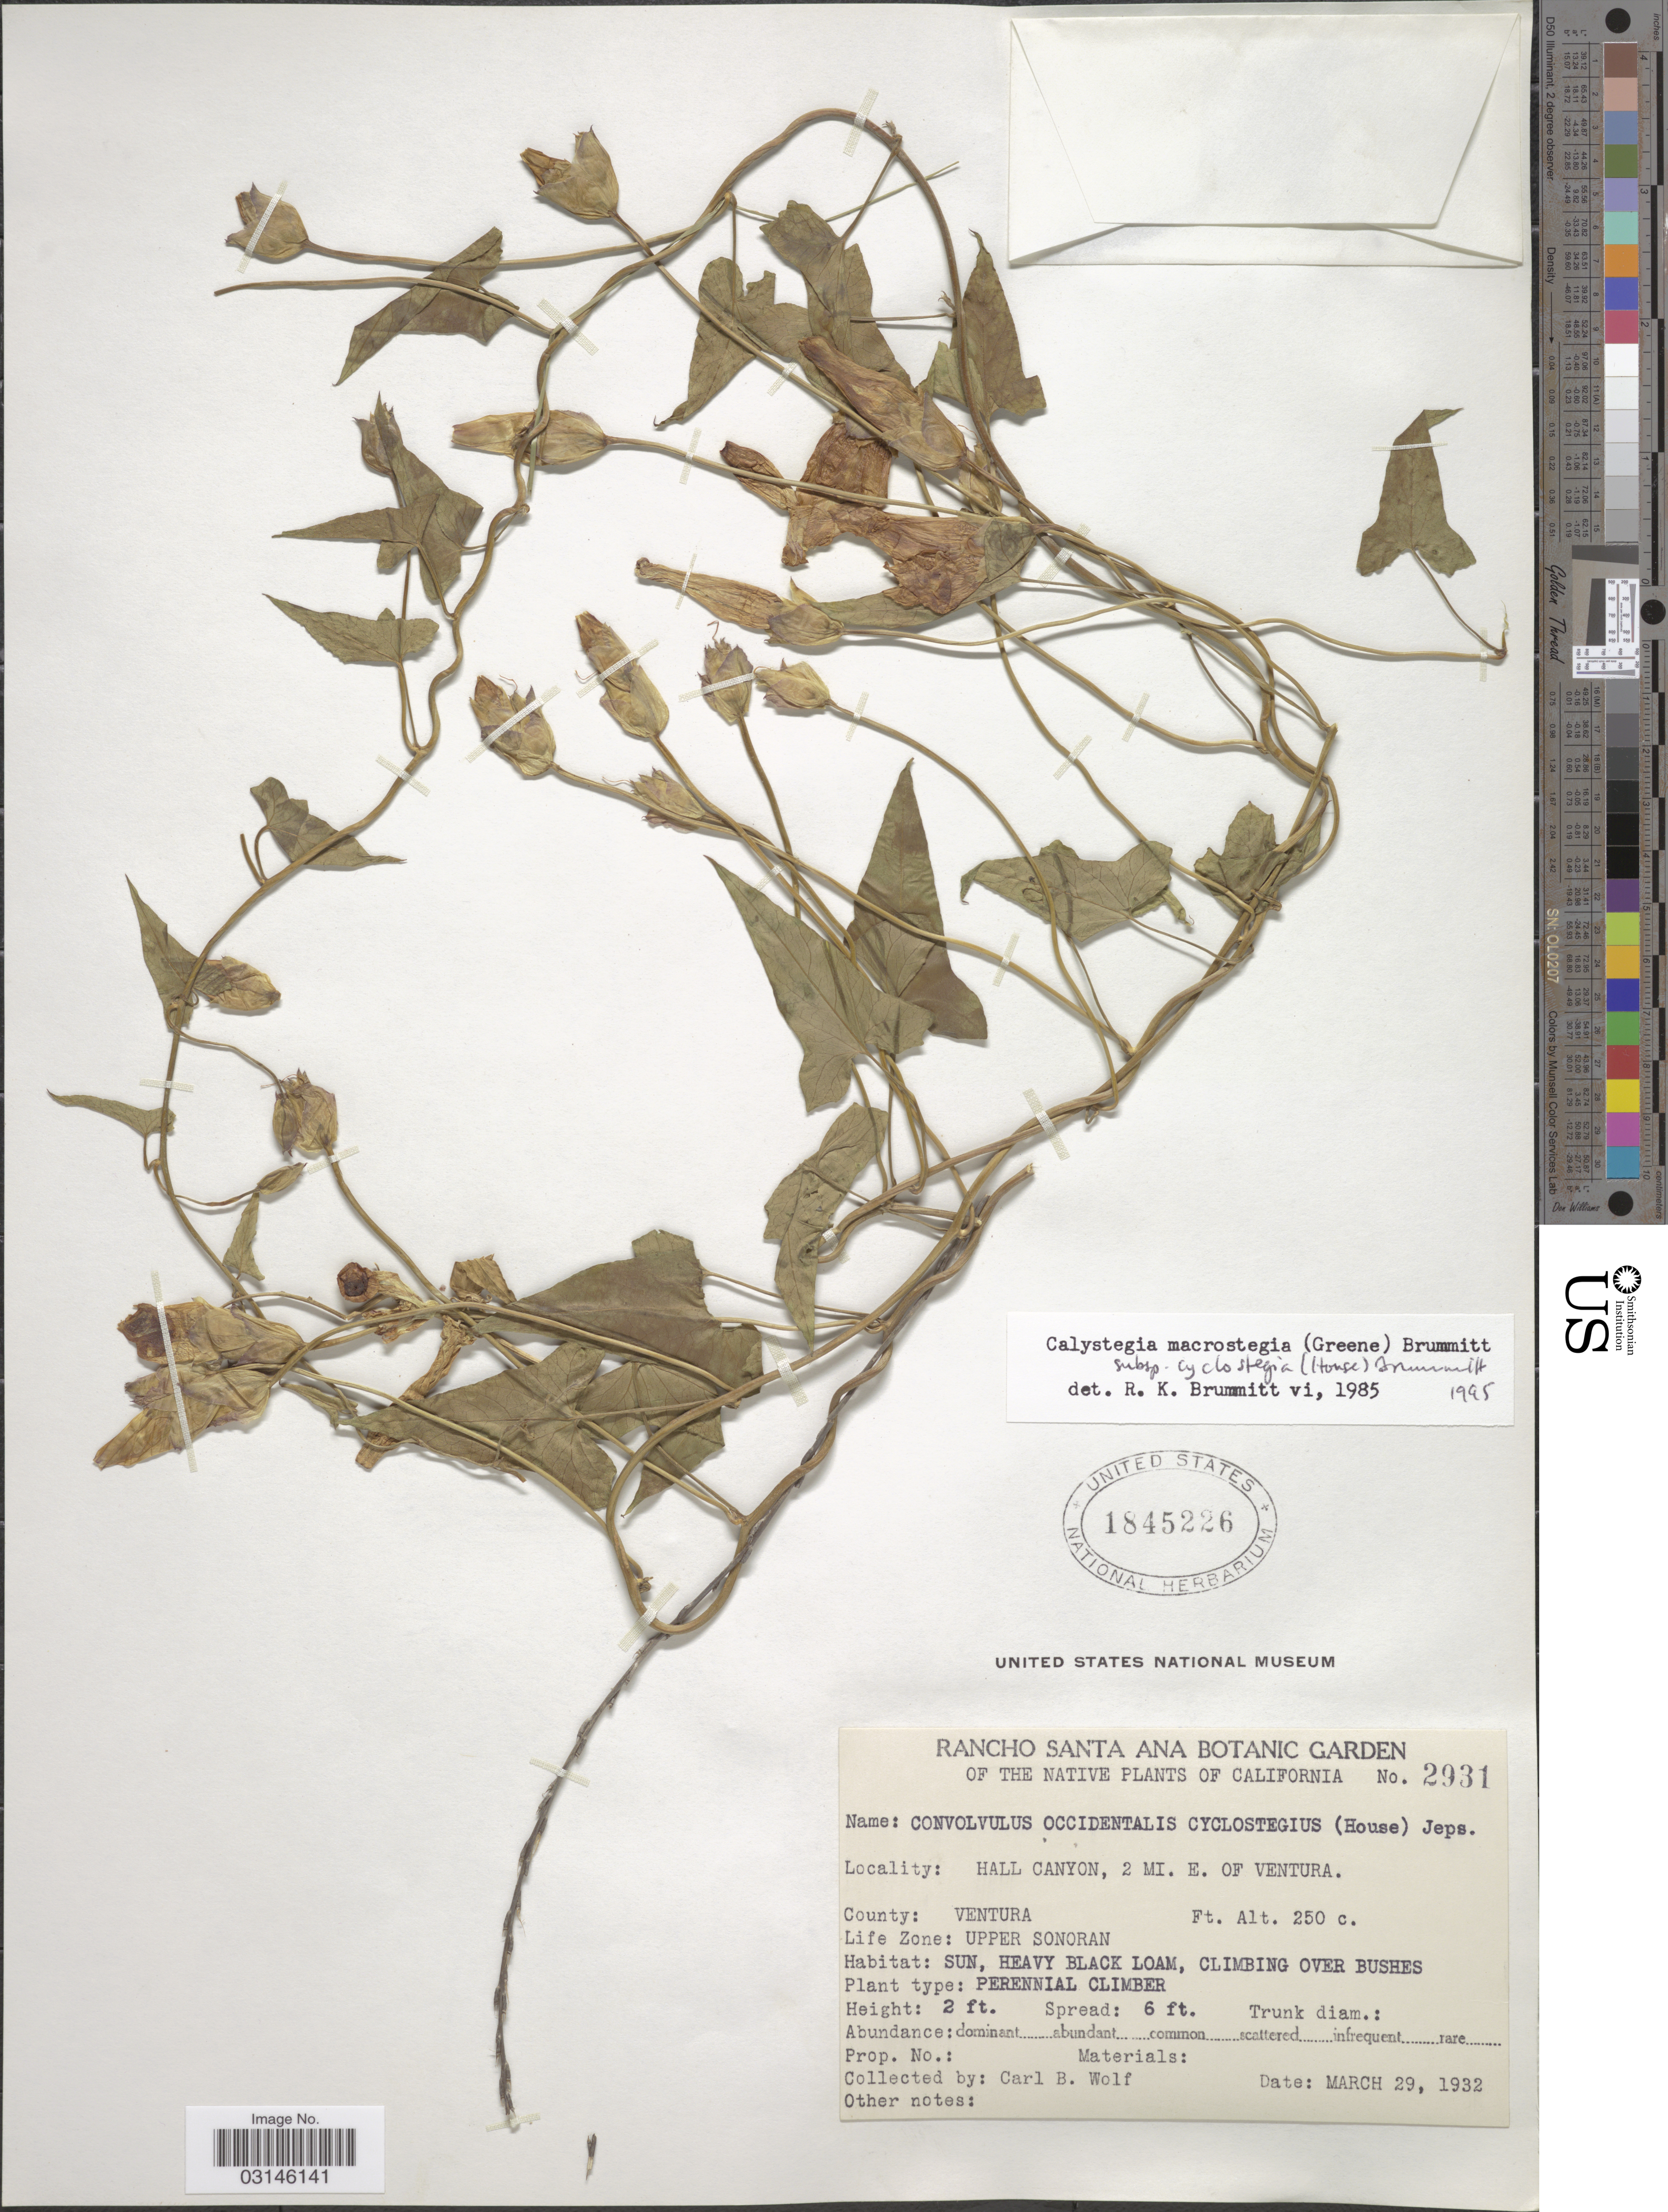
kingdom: Plantae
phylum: Tracheophyta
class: Magnoliopsida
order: Solanales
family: Convolvulaceae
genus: Calystegia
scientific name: Calystegia macrostegia subsp. cyclostegia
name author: Brummitt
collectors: C. B. Wolf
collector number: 2931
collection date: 1932-03-29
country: United States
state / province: California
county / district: Ventura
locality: Hall Canyon, 2 mi. E. of Ventura. County: Ventura. Life Zone: Upper Sonoran.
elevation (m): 76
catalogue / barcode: US 1845226